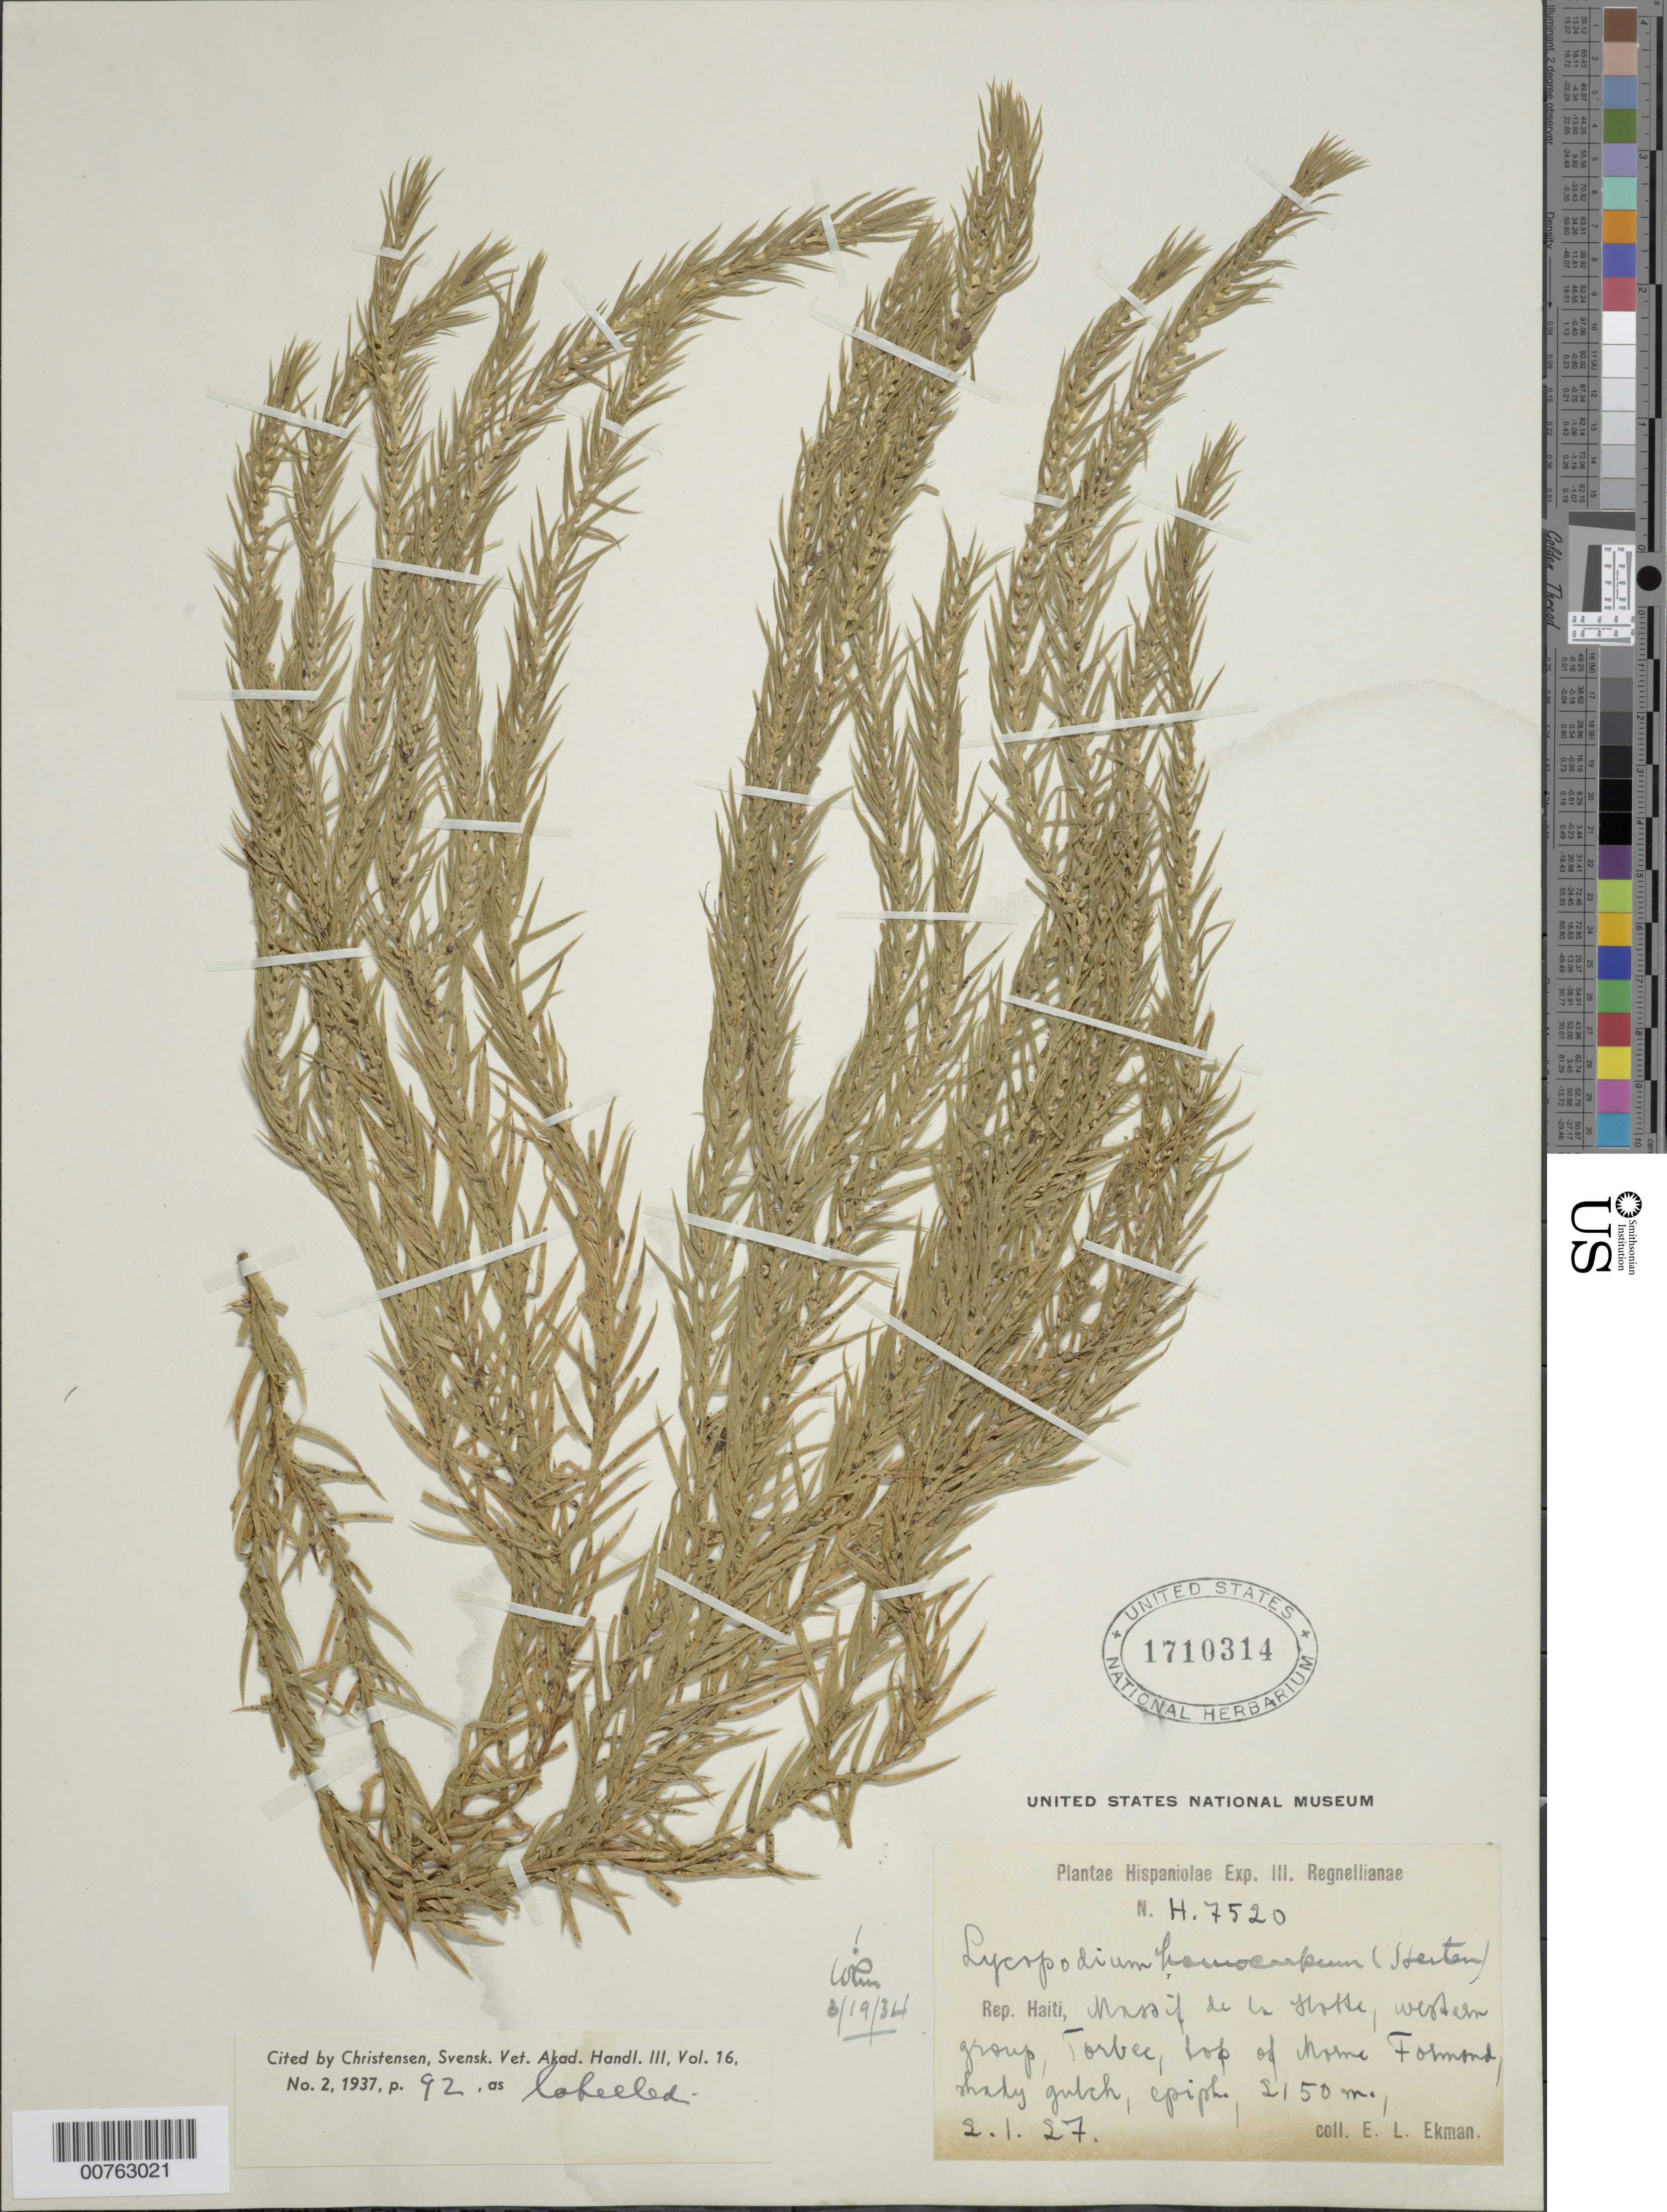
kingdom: Plantae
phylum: Tracheophyta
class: Lycopodiopsida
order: Lycopodiales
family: Lycopodiaceae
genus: Phlegmariurus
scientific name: Phlegmariurus homocarpus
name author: (Herter) B. Øllg.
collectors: E. L. Ekman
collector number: H 7520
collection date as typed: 02 Jan 1927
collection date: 1927-01-02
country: Haiti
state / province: Sud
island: Hispaniola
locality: Massif de la Hotte, western group, Torbec, top of Mome Formond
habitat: Shady gulch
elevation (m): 2150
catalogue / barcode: US 1710314